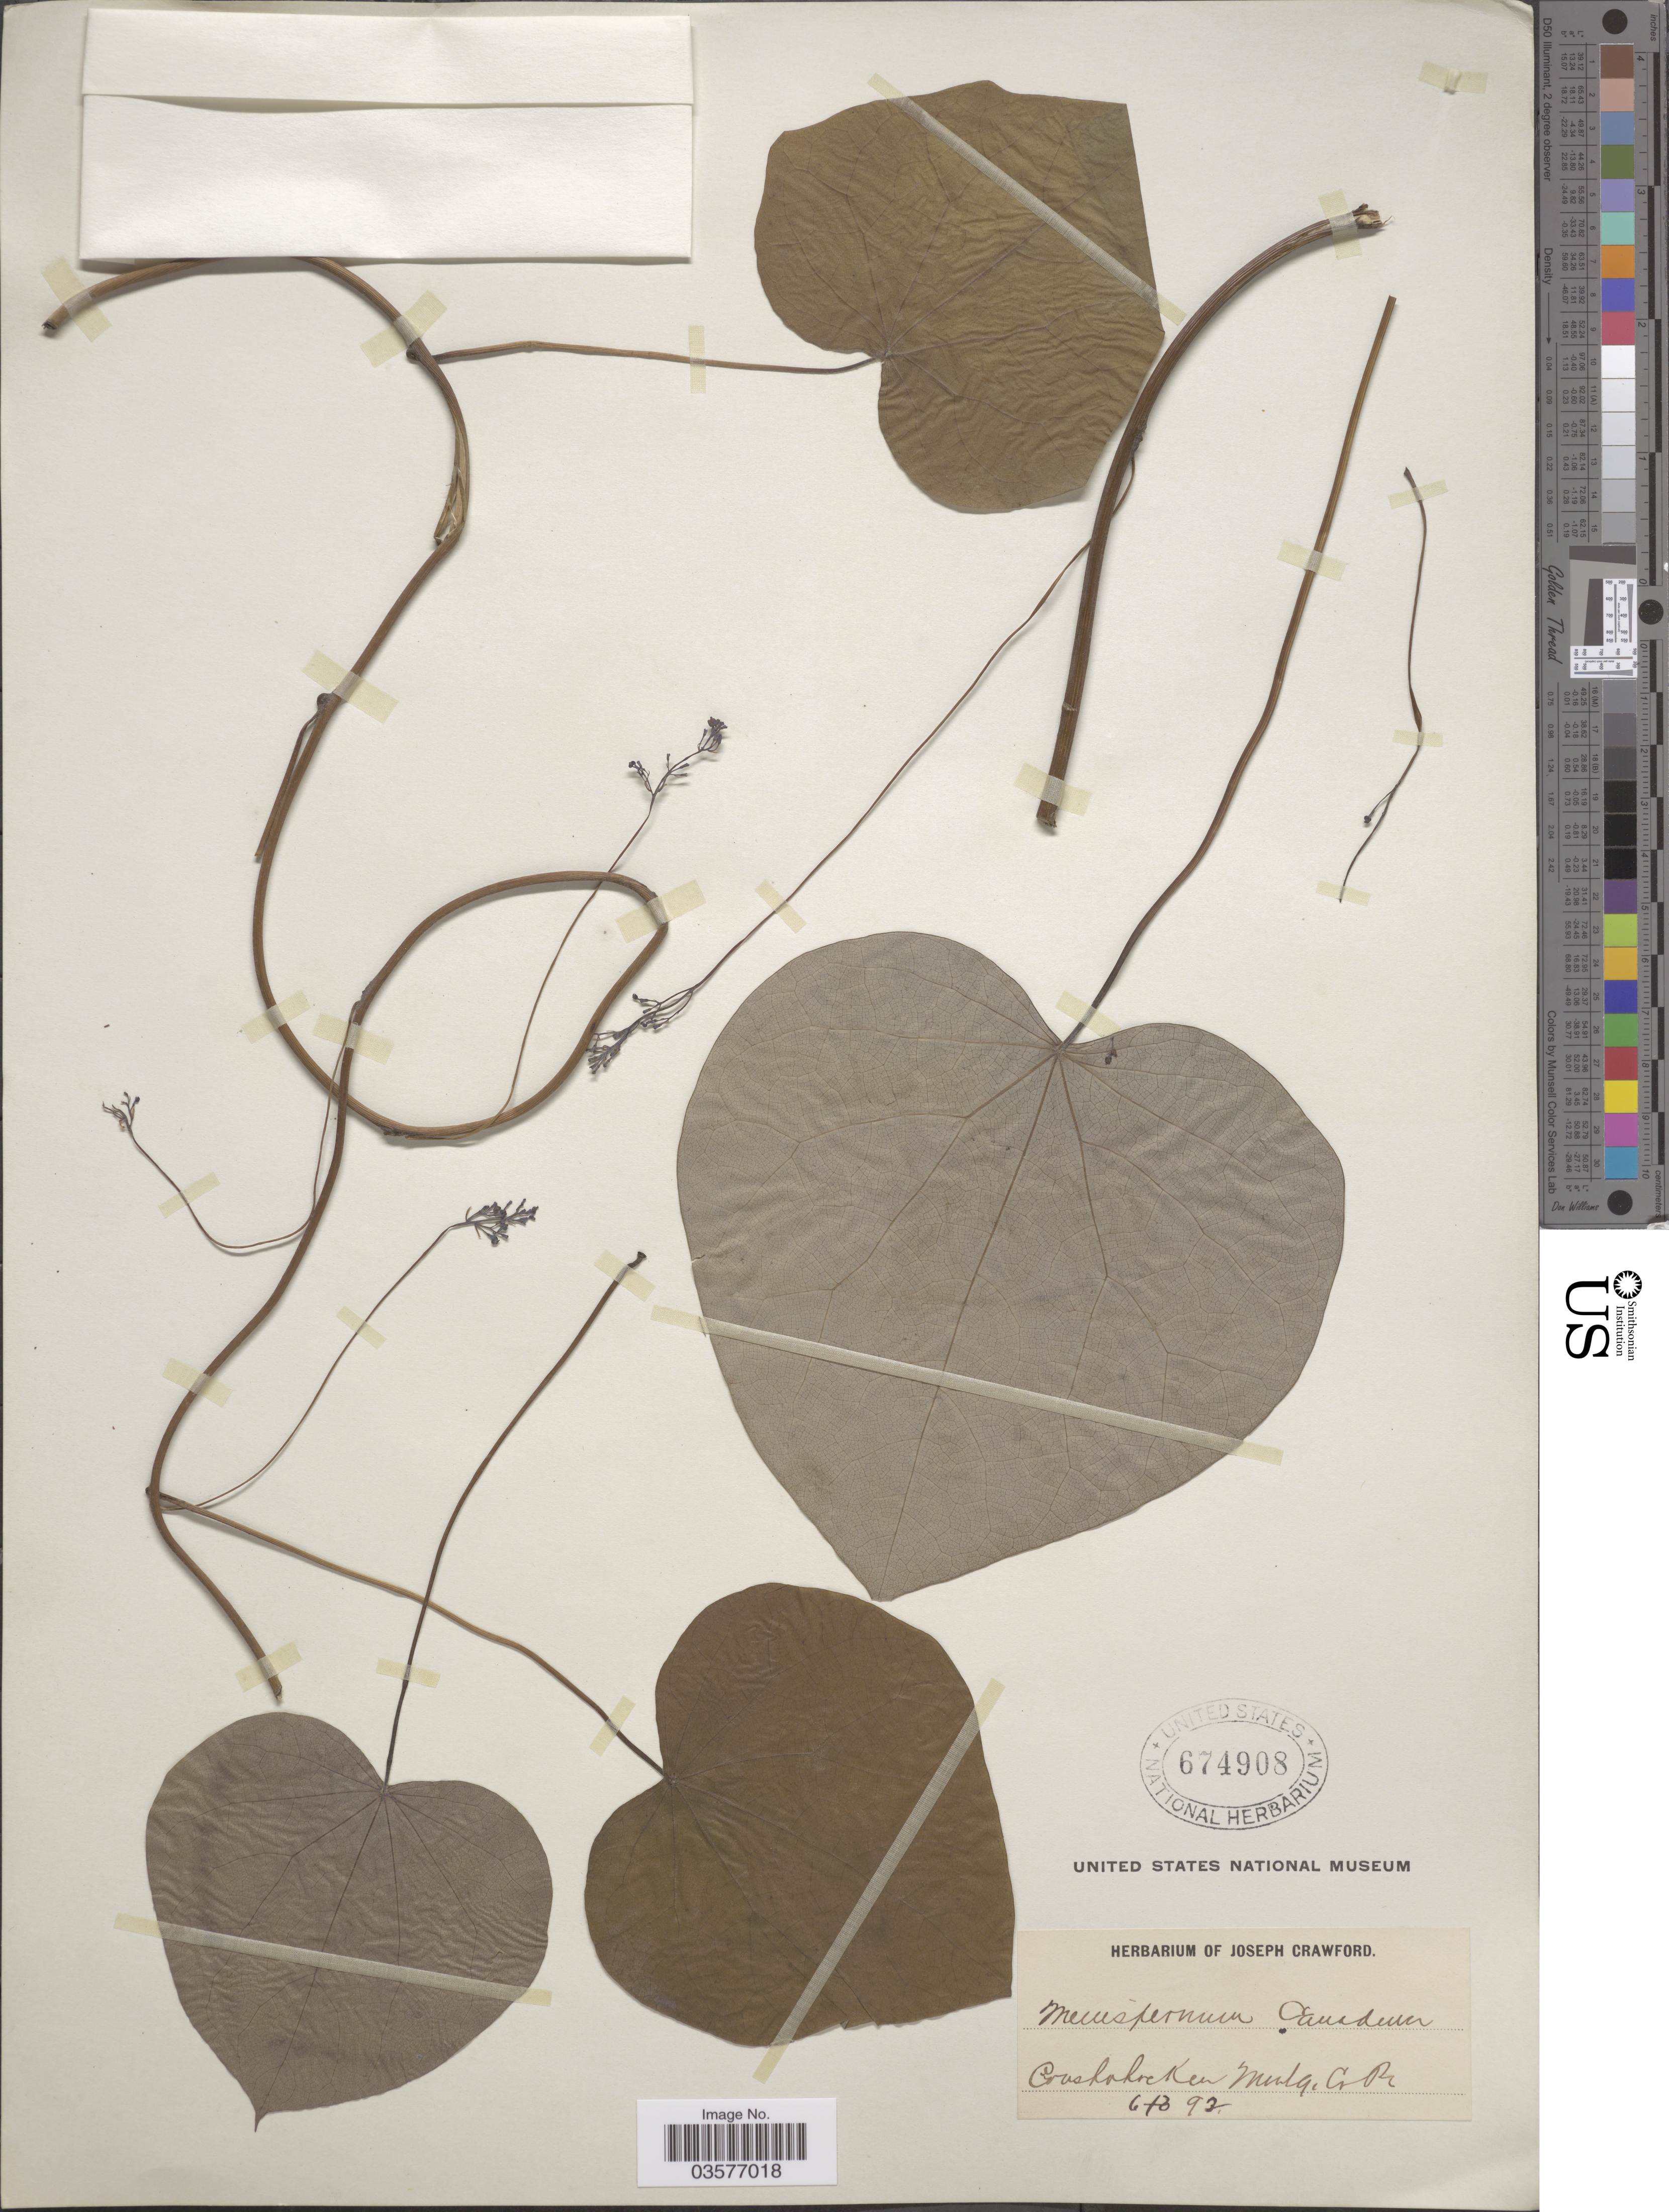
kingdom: Plantae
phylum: Tracheophyta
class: Magnoliopsida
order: Ranunculales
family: Menispermaceae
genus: Menispermum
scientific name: Menispermum canadense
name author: L.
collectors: ex herb. Joseph Crawford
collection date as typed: Transcribed d/m/y: 3/6/93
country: United States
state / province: Pennsylvania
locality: Conshohocken Montg Co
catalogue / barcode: US 674908